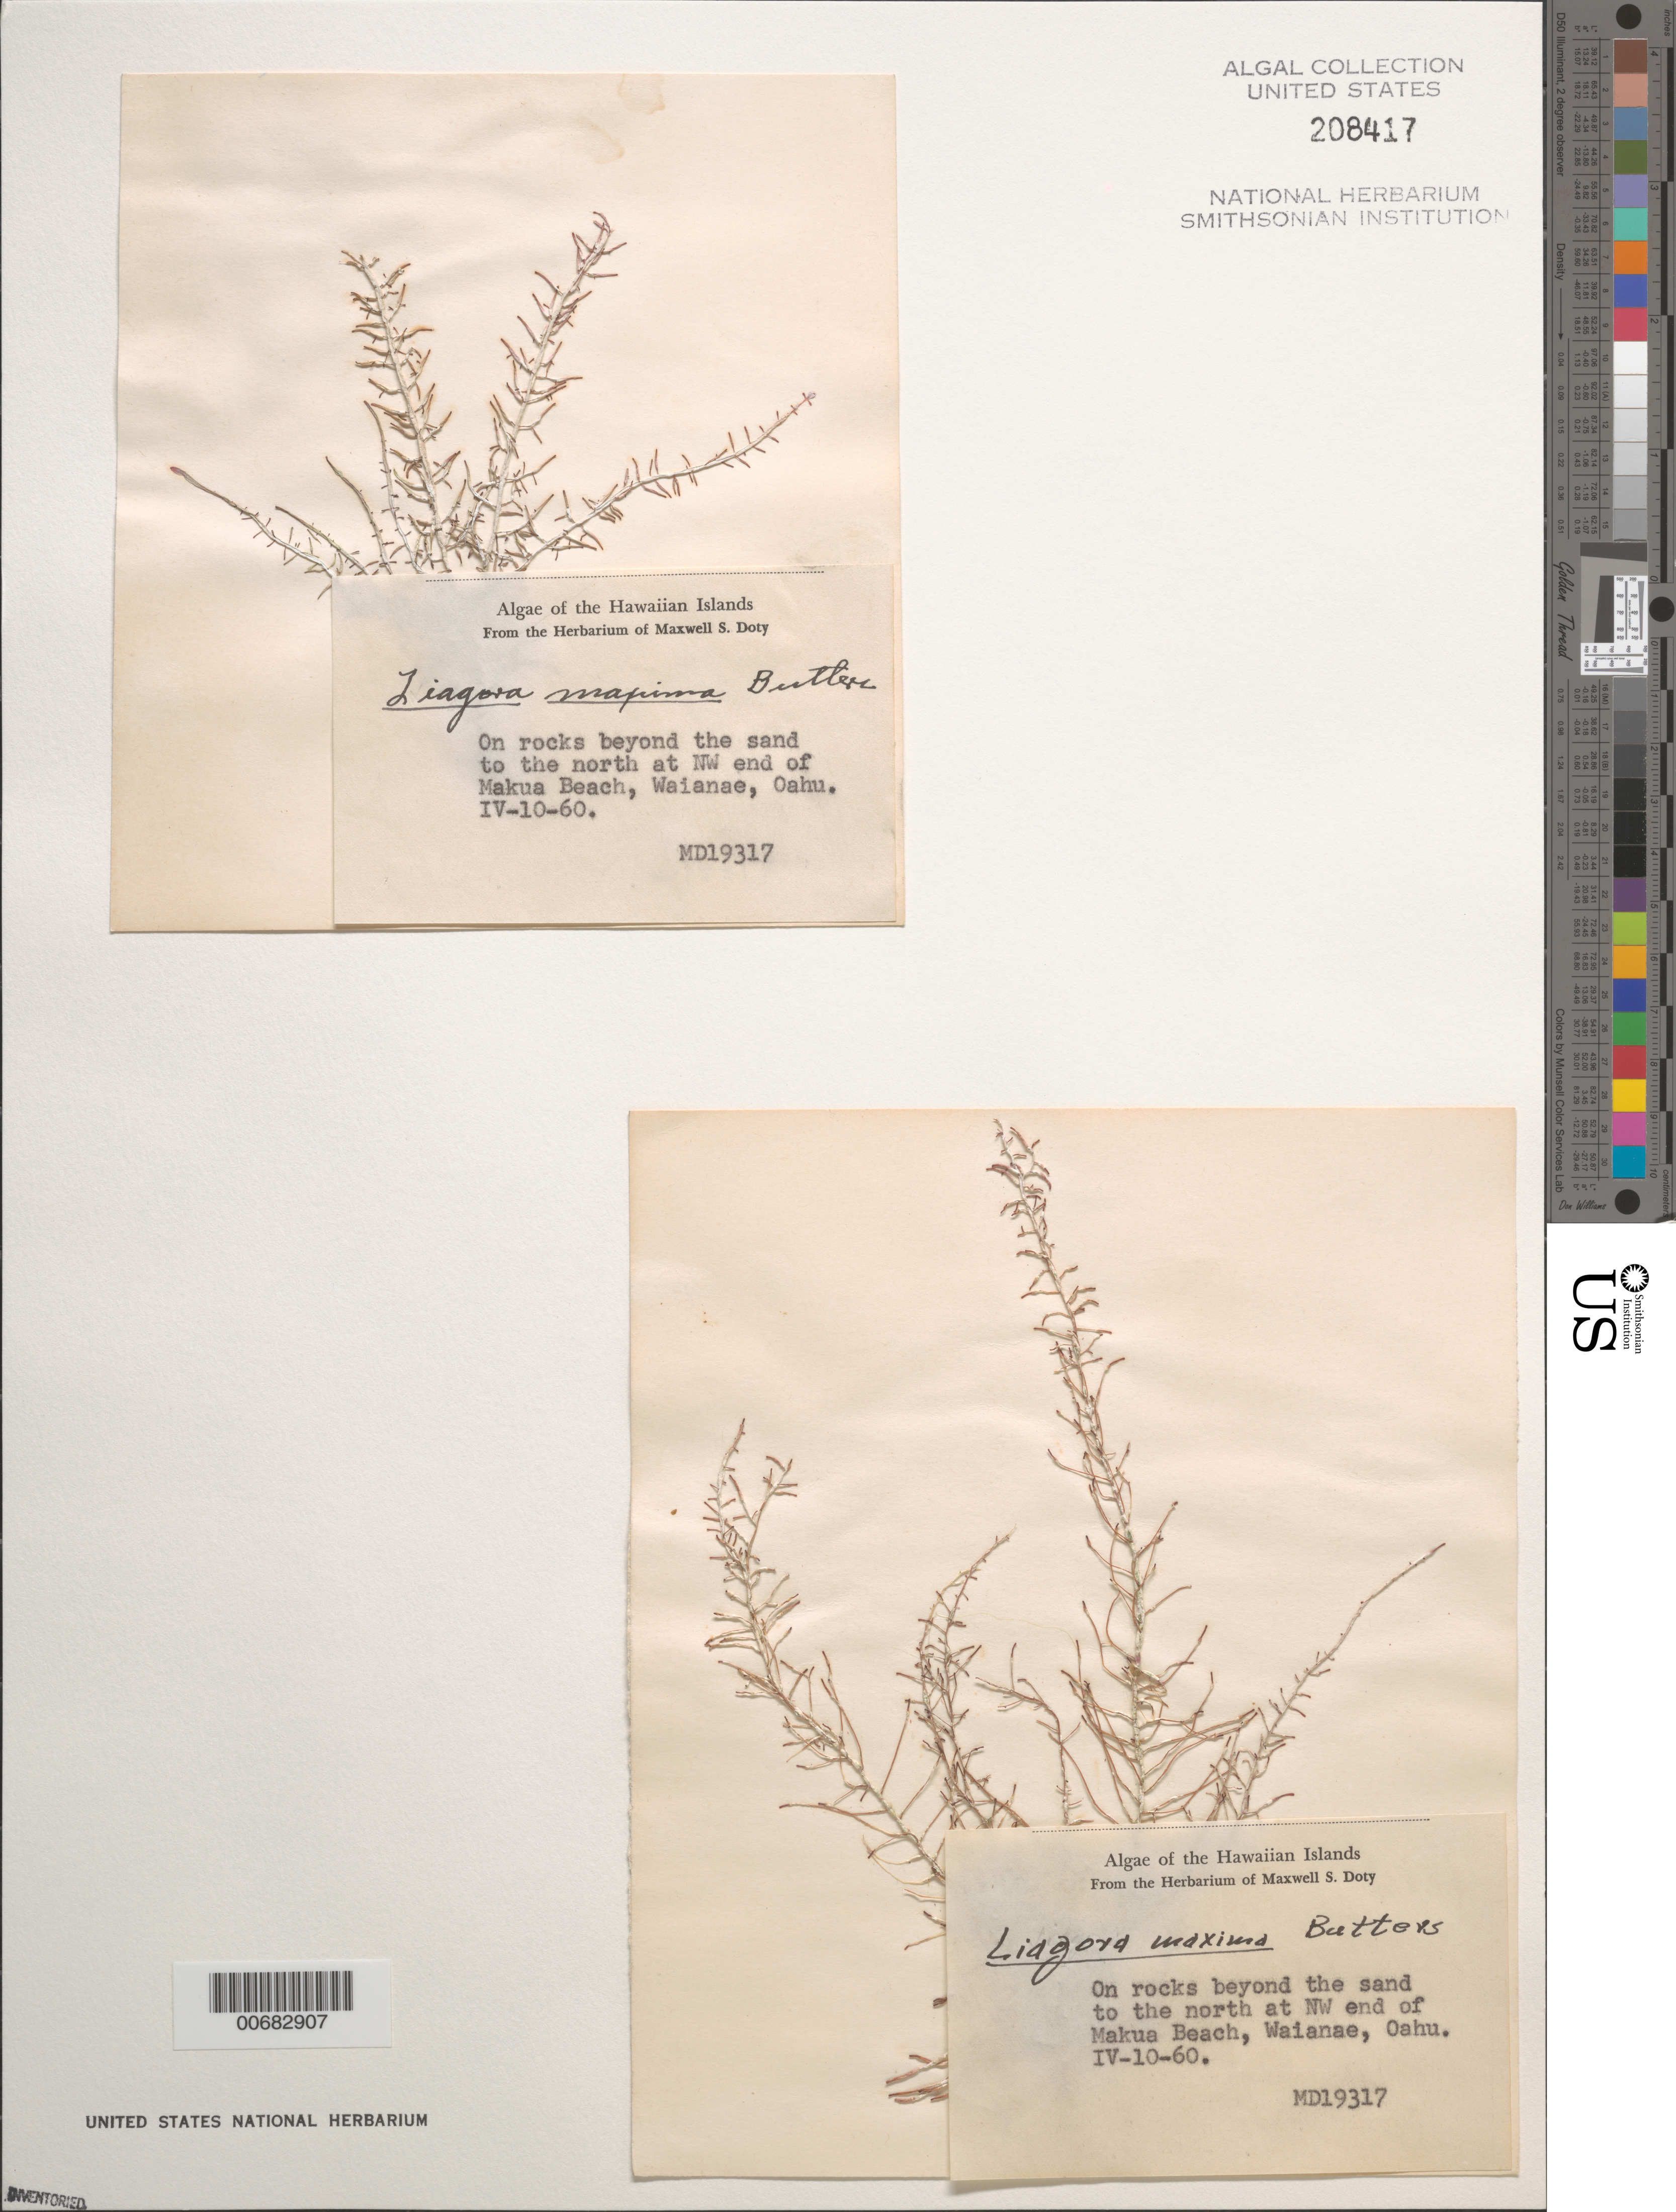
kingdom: Plantae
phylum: Rhodophyta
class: Florideophyceae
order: Nemaliales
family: Liagoraceae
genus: Liagora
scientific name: Liagora albicans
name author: J.V.Lamouroux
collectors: M. S. Doty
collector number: MSD 19317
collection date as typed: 10 Apr 1960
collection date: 1960-04-10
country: United States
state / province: Hawaii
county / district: Honolulu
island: Oahu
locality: Makua Beach, northwest end, Waianae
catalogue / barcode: US 208417